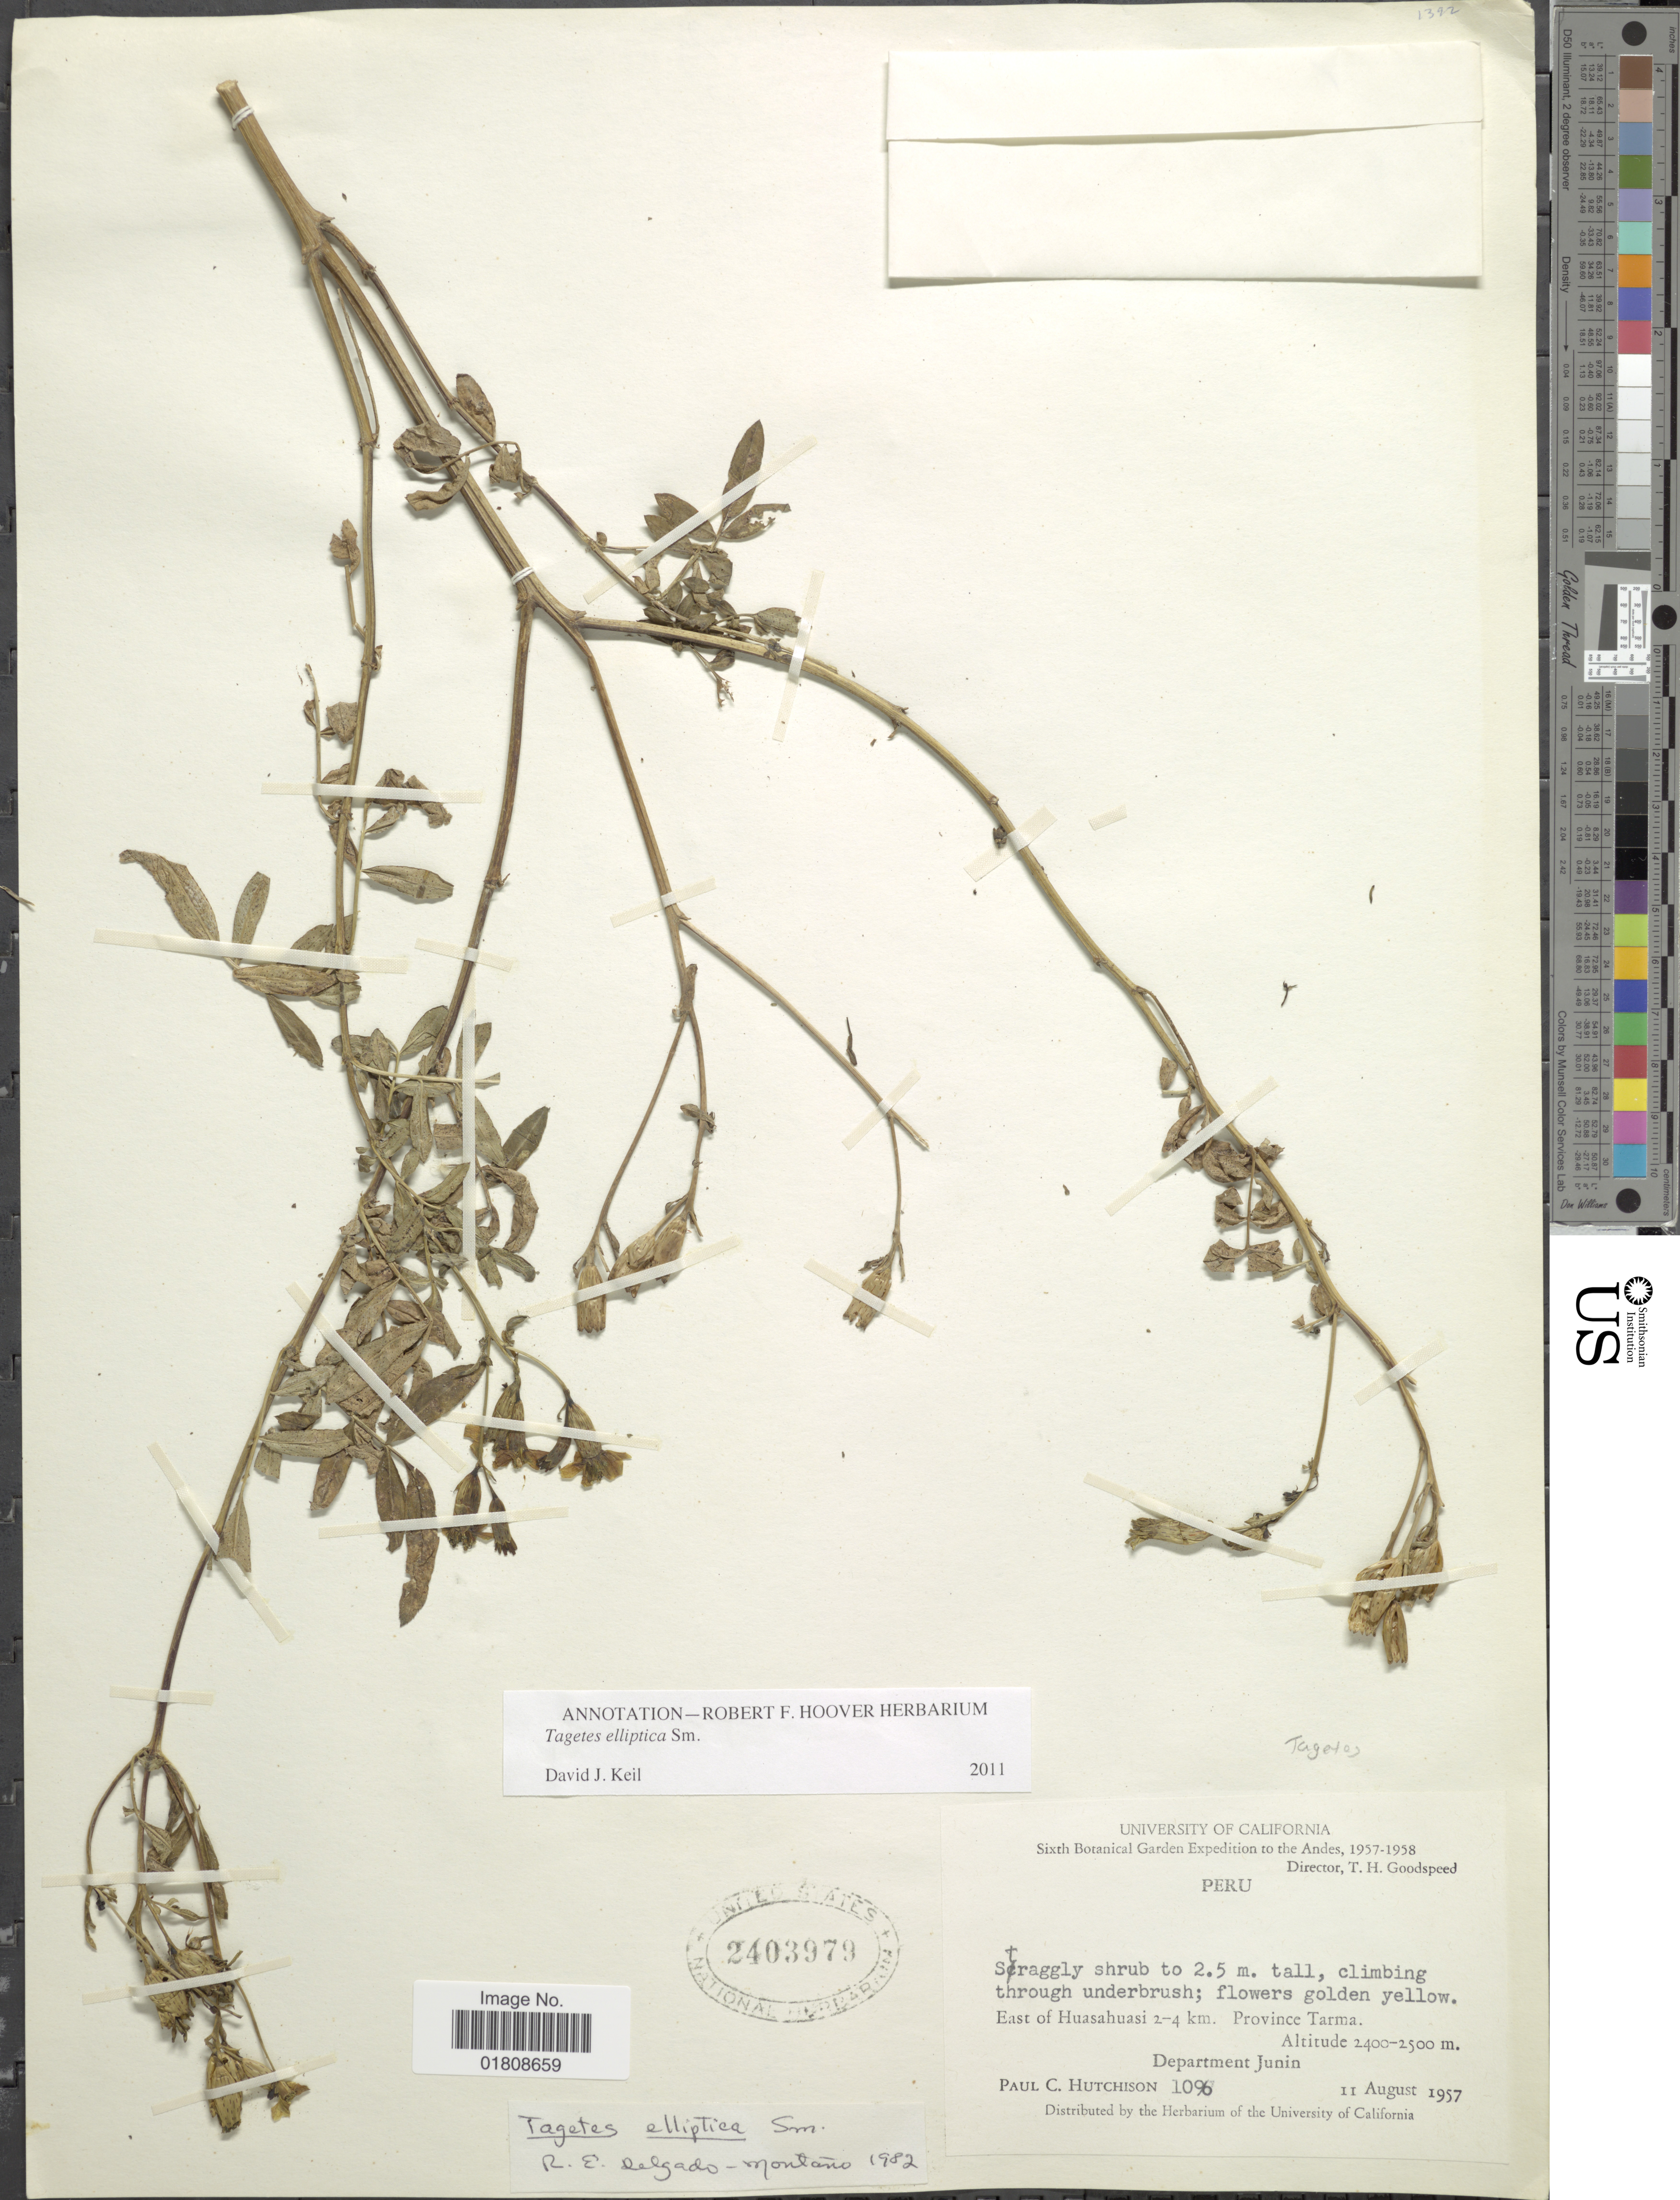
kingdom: Plantae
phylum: Tracheophyta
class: Magnoliopsida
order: Asterales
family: Asteraceae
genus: Tagetes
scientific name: Tagetes elliptica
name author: Sm. in Rees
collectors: P. C. Hutchison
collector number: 1096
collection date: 1957-08-11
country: Peru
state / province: Junín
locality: Andes, East of Huasahuasi 2-4 km, Province Tarma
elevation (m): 2400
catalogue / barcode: US 2403979